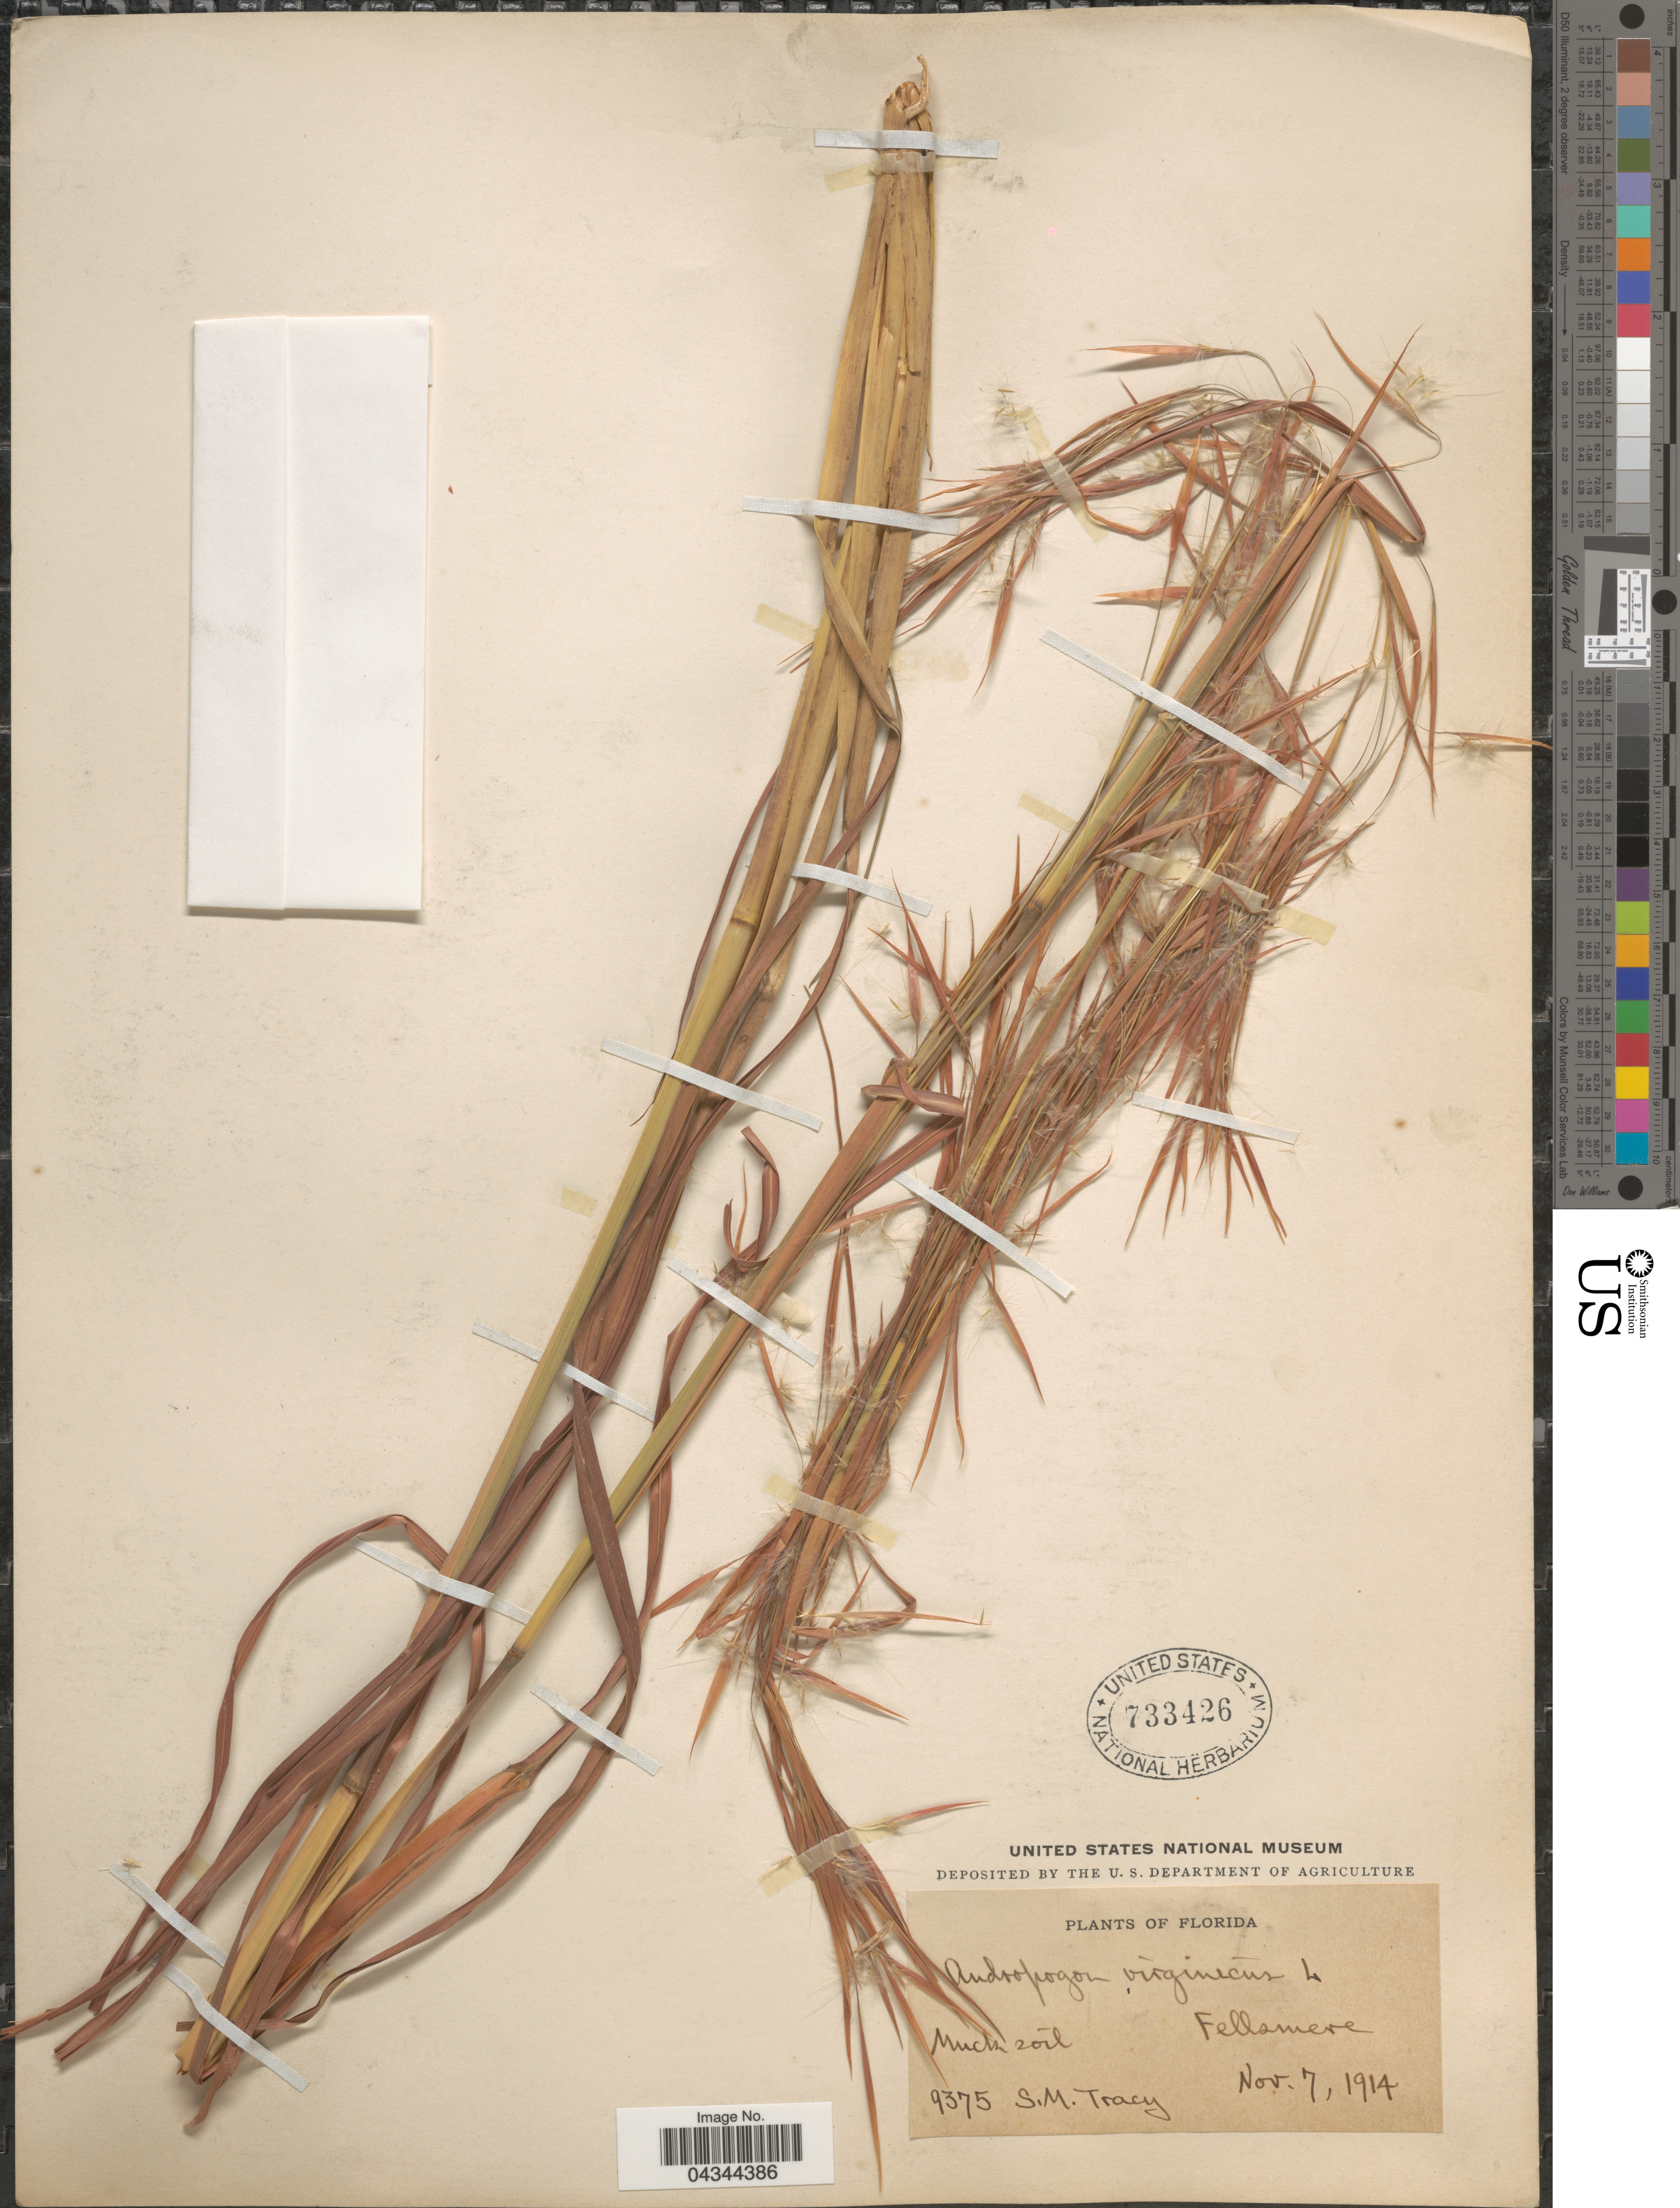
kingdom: Plantae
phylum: Tracheophyta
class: Liliopsida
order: Poales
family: Poaceae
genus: Andropogon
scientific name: Andropogon virginicus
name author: L.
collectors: S. M. Tracy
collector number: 9375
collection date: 1914-11-07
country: United States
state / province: Florida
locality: Fellsmere.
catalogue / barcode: US 733426